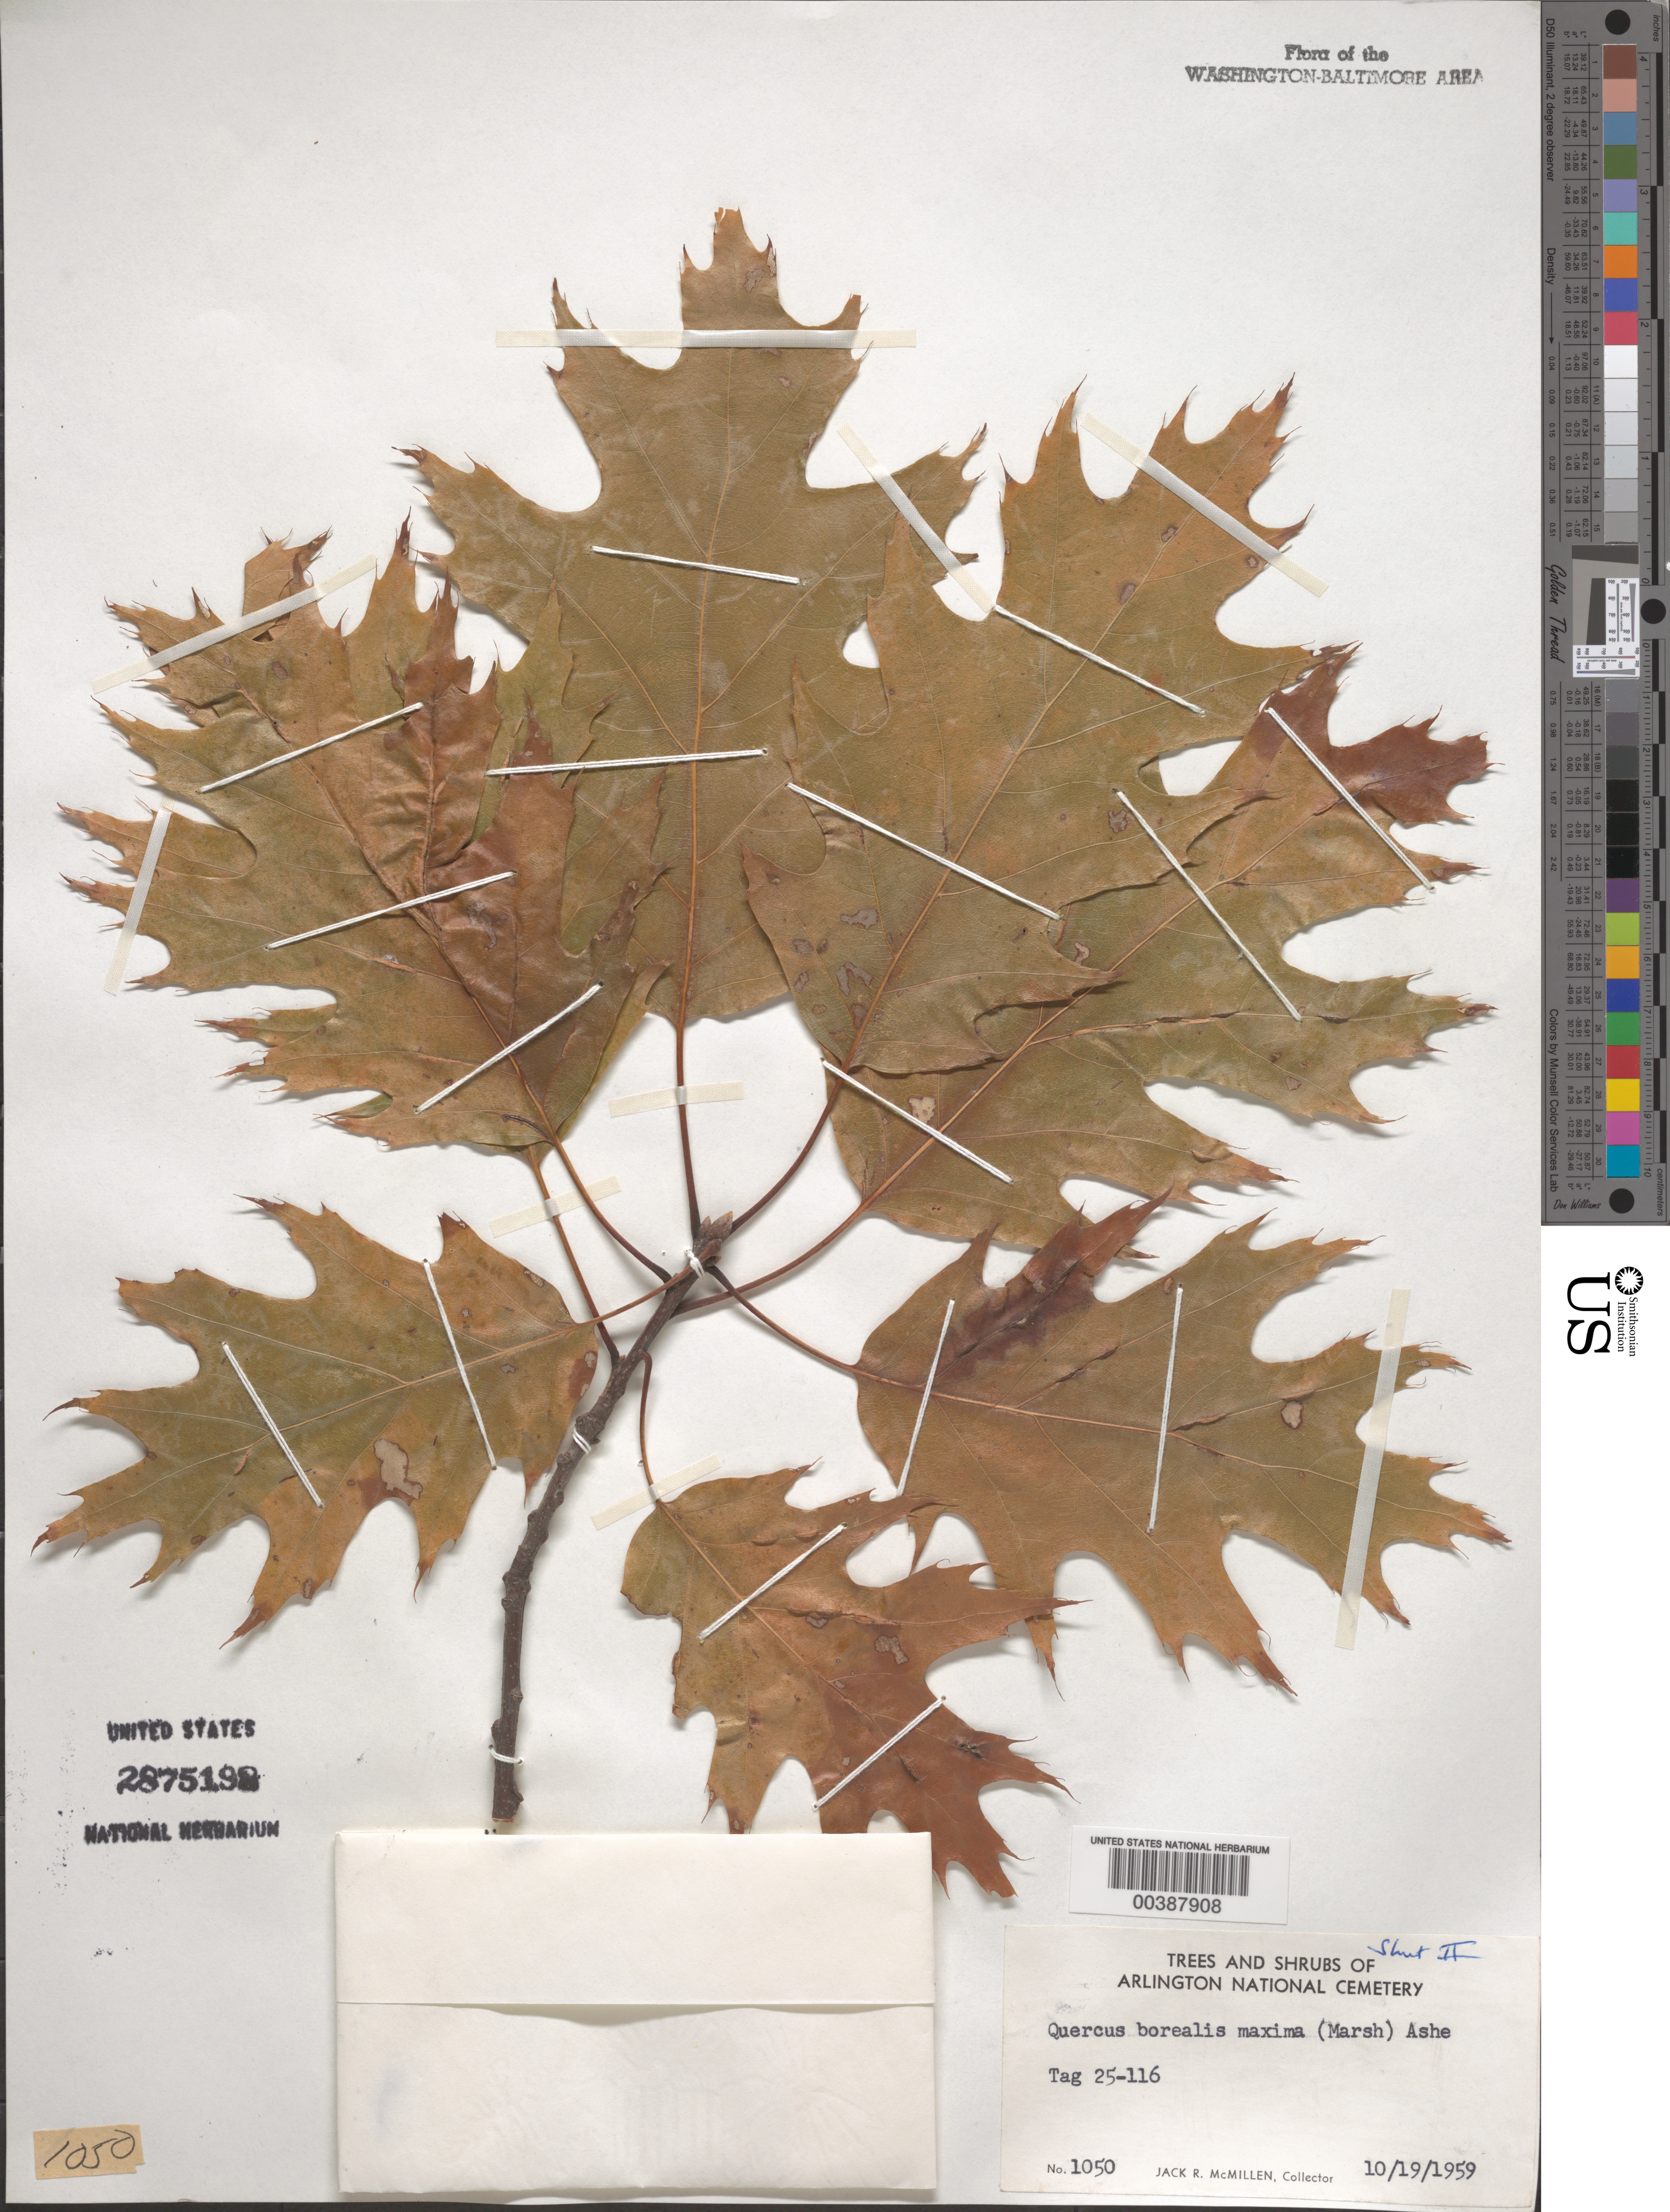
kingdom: Plantae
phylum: Tracheophyta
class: Magnoliopsida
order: Fagales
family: Fagaceae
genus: Quercus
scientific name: Quercus rubra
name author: L.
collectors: J. McMillen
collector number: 1050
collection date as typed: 19 Oct 1959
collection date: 1959-10-19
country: United States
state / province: Virginia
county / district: Arlington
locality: Arlington National Cemetery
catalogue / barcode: US 2875198